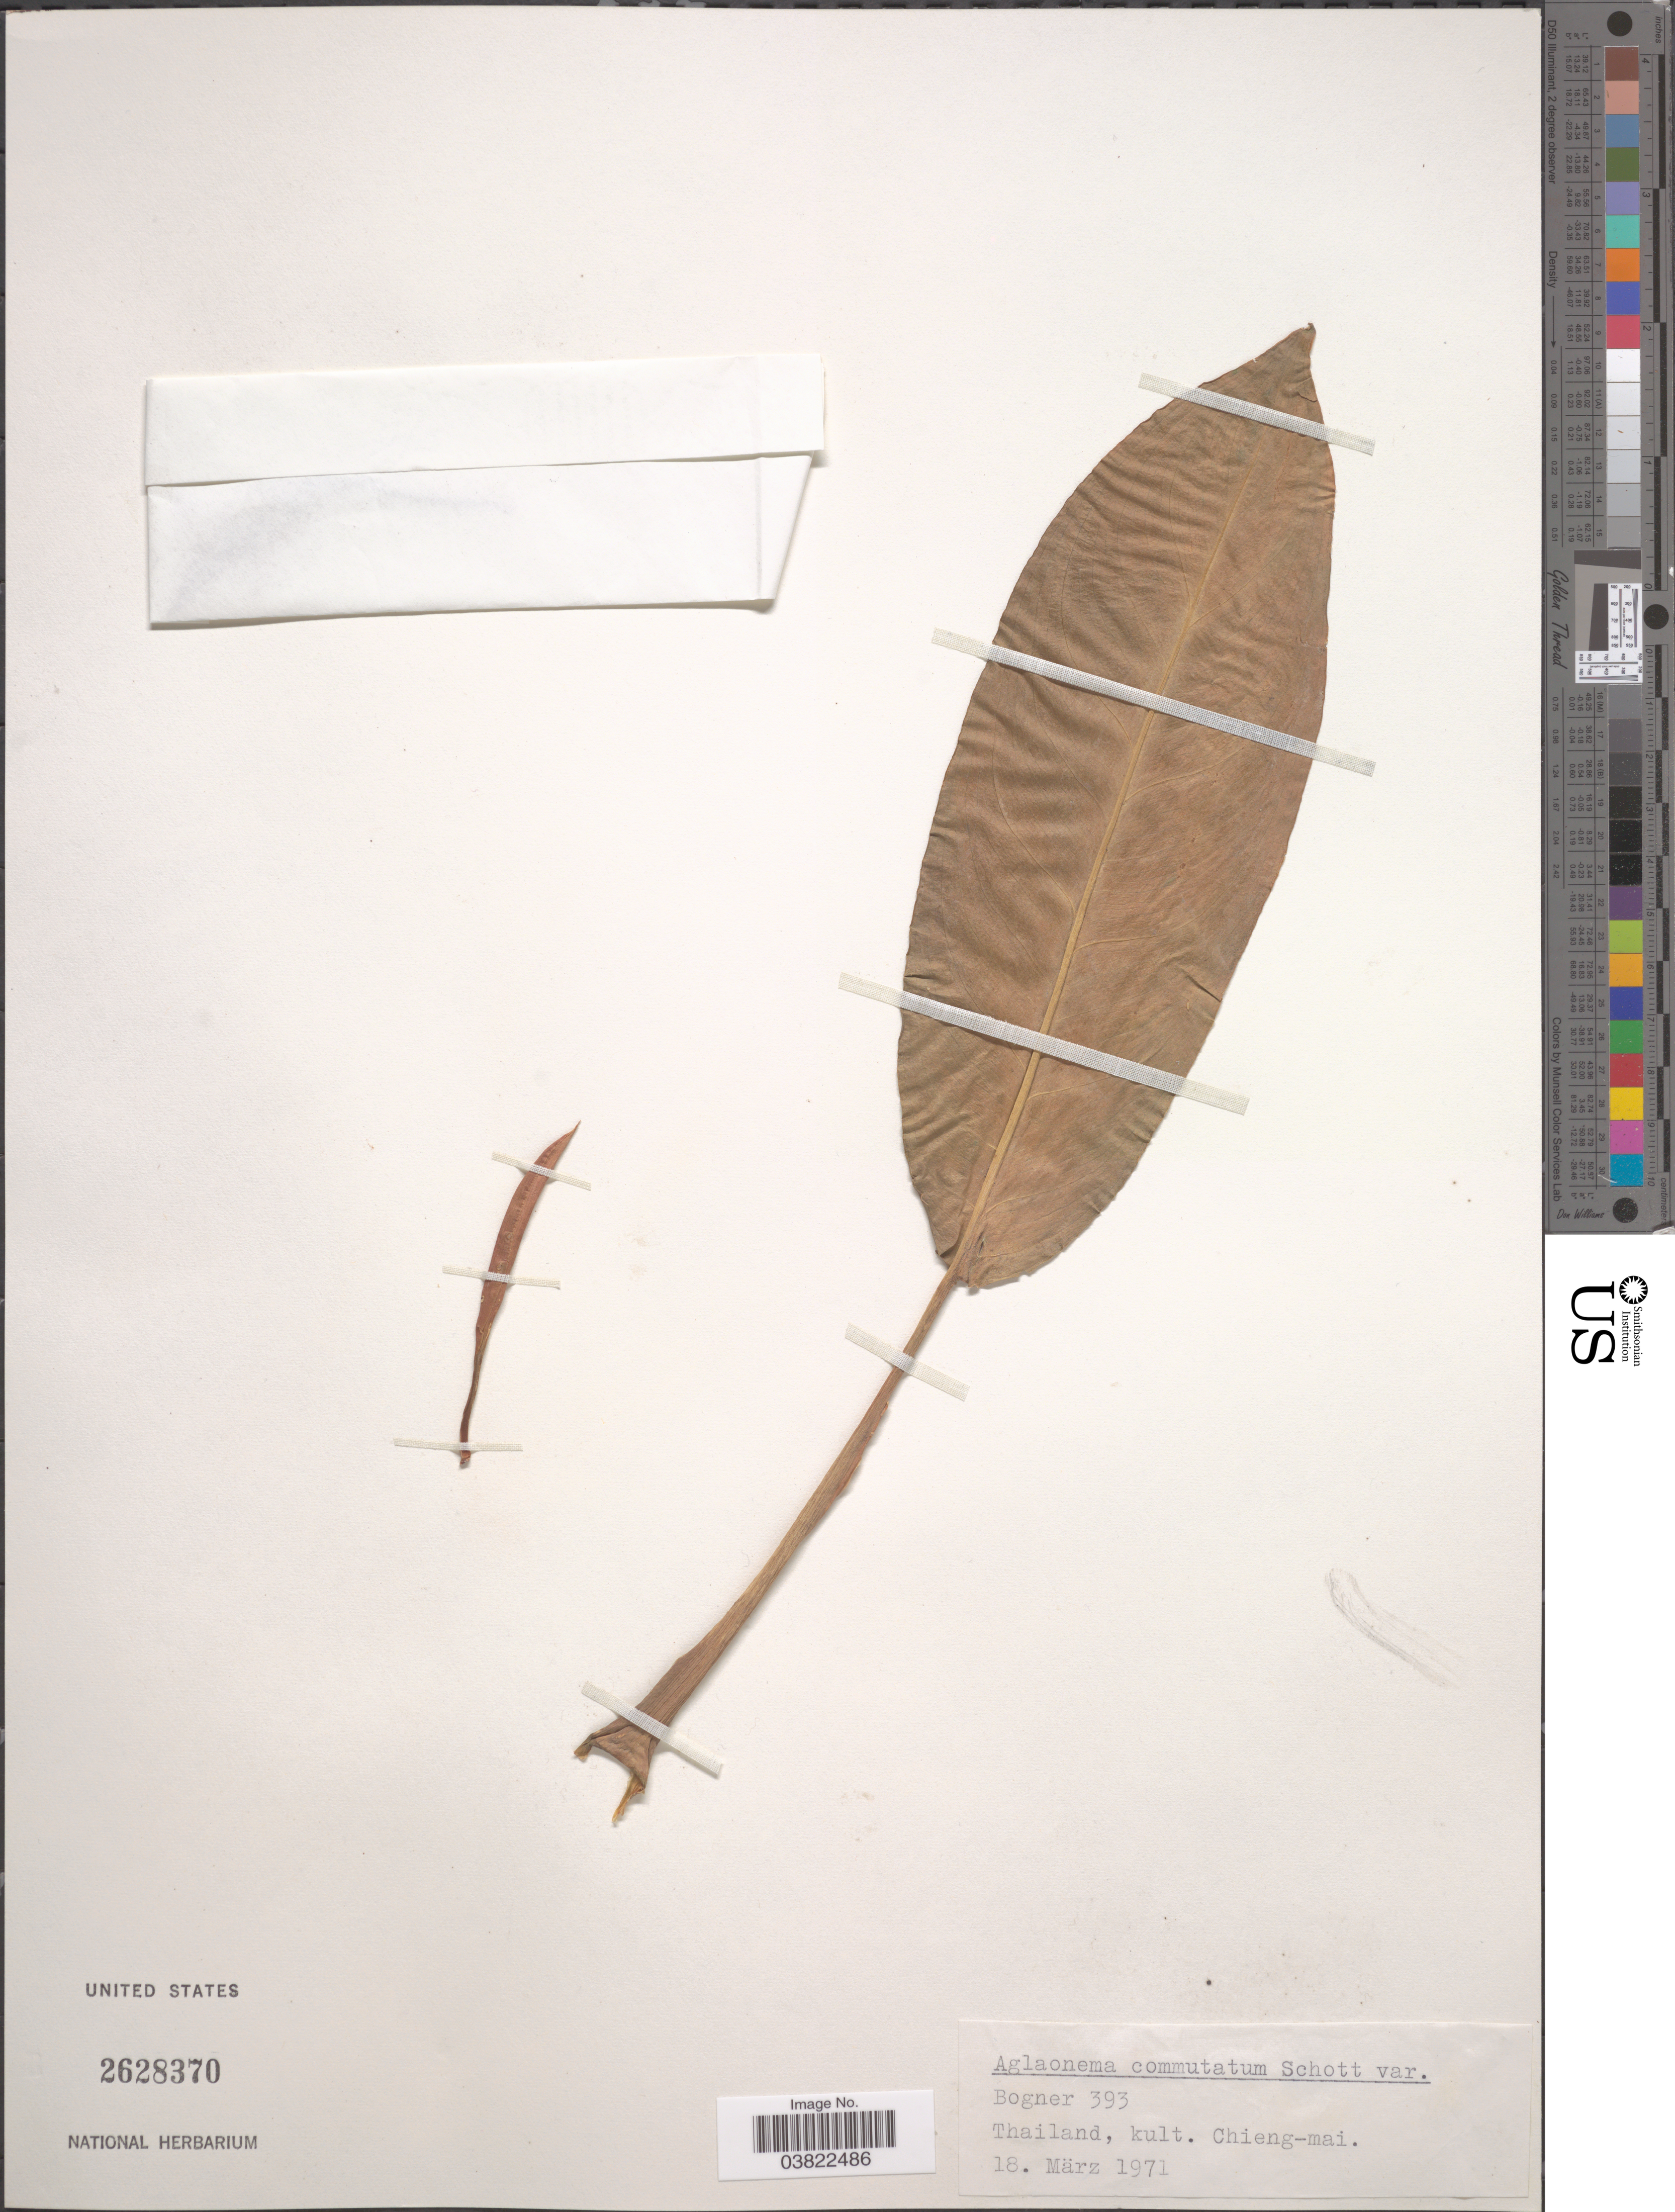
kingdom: Plantae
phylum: Tracheophyta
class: Liliopsida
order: Alismatales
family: Araceae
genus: Aglaonema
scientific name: Aglaonema commutatum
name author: Schott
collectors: Bogner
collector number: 393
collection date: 1971-03-18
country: Thailand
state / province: Chiang Mai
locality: Chieng-mai.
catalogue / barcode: US 2628370